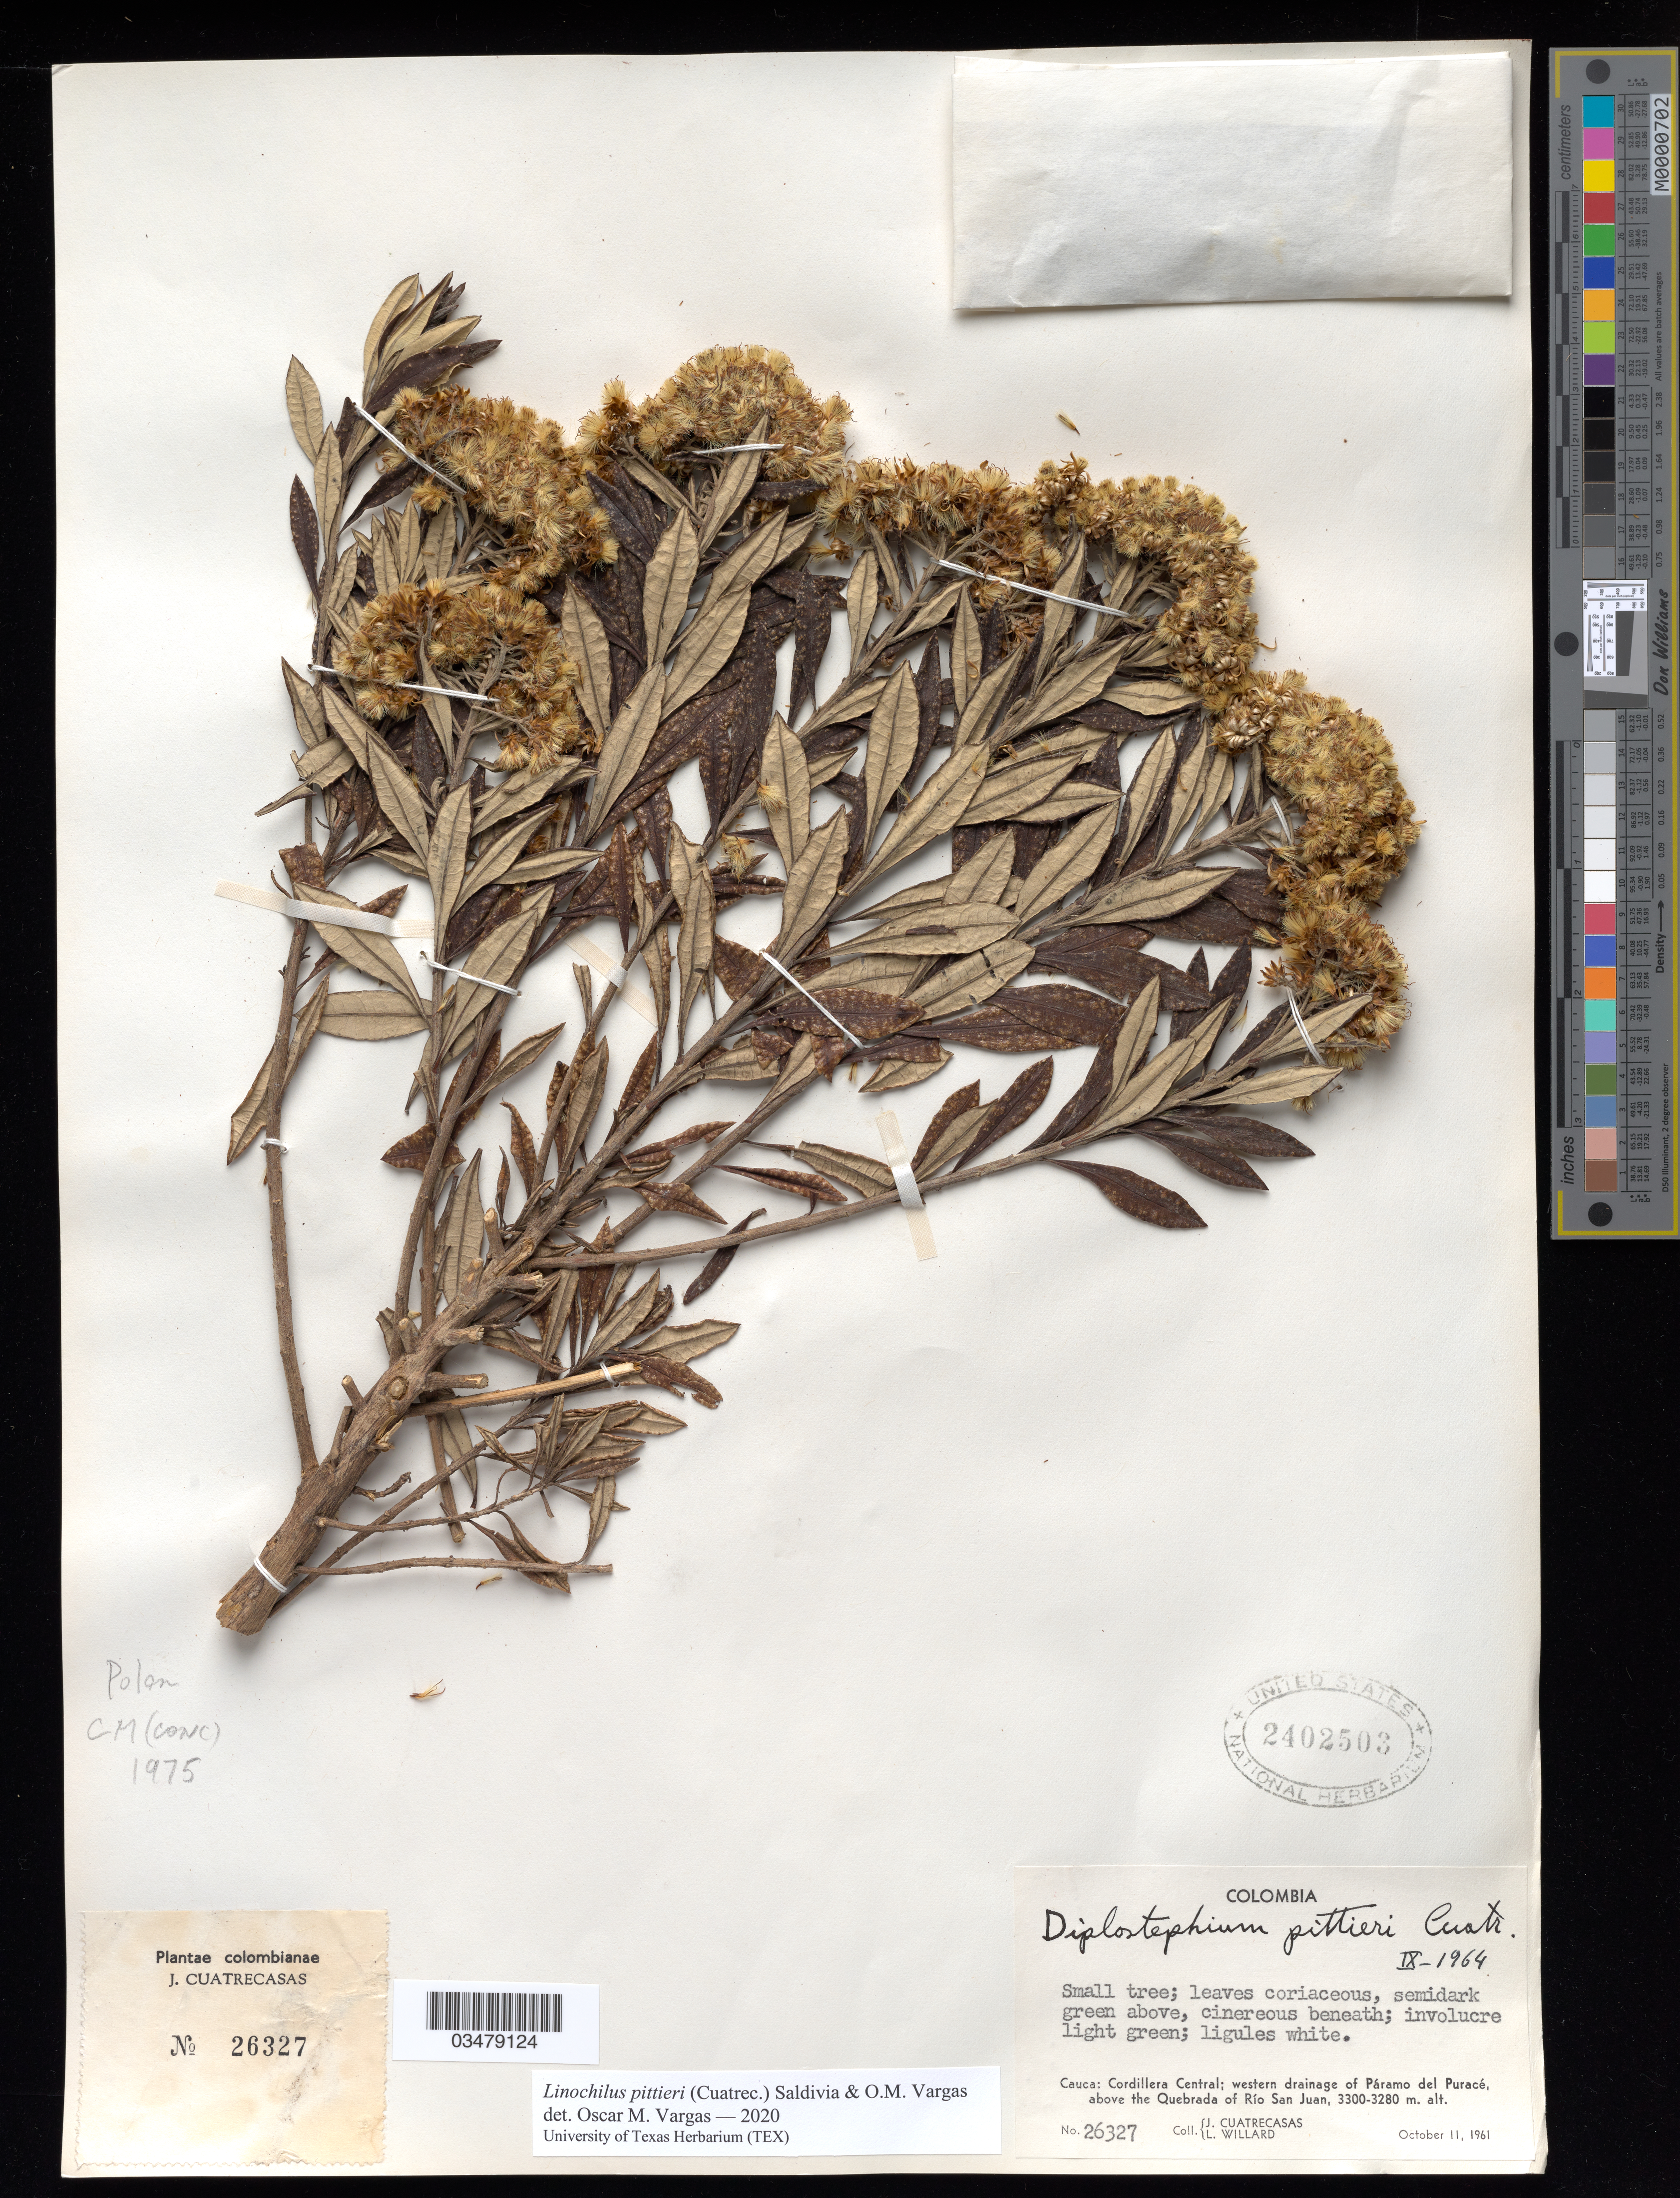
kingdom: Plantae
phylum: Tracheophyta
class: Magnoliopsida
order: Asterales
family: Asteraceae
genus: Linochilus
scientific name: Linochilus pittieri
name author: (Cuatrec.) Saldivia & O.M. Vargas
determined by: Vargas, Oscar M.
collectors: J. Cuatrecasas & L. Willard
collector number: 26327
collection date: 1961-10-11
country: Colombia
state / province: Cauca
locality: Cordillera Central; western drainage of Páramo del Puracé, above the Quebrada of Rio San Juan.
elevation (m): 3280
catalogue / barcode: US 2402503